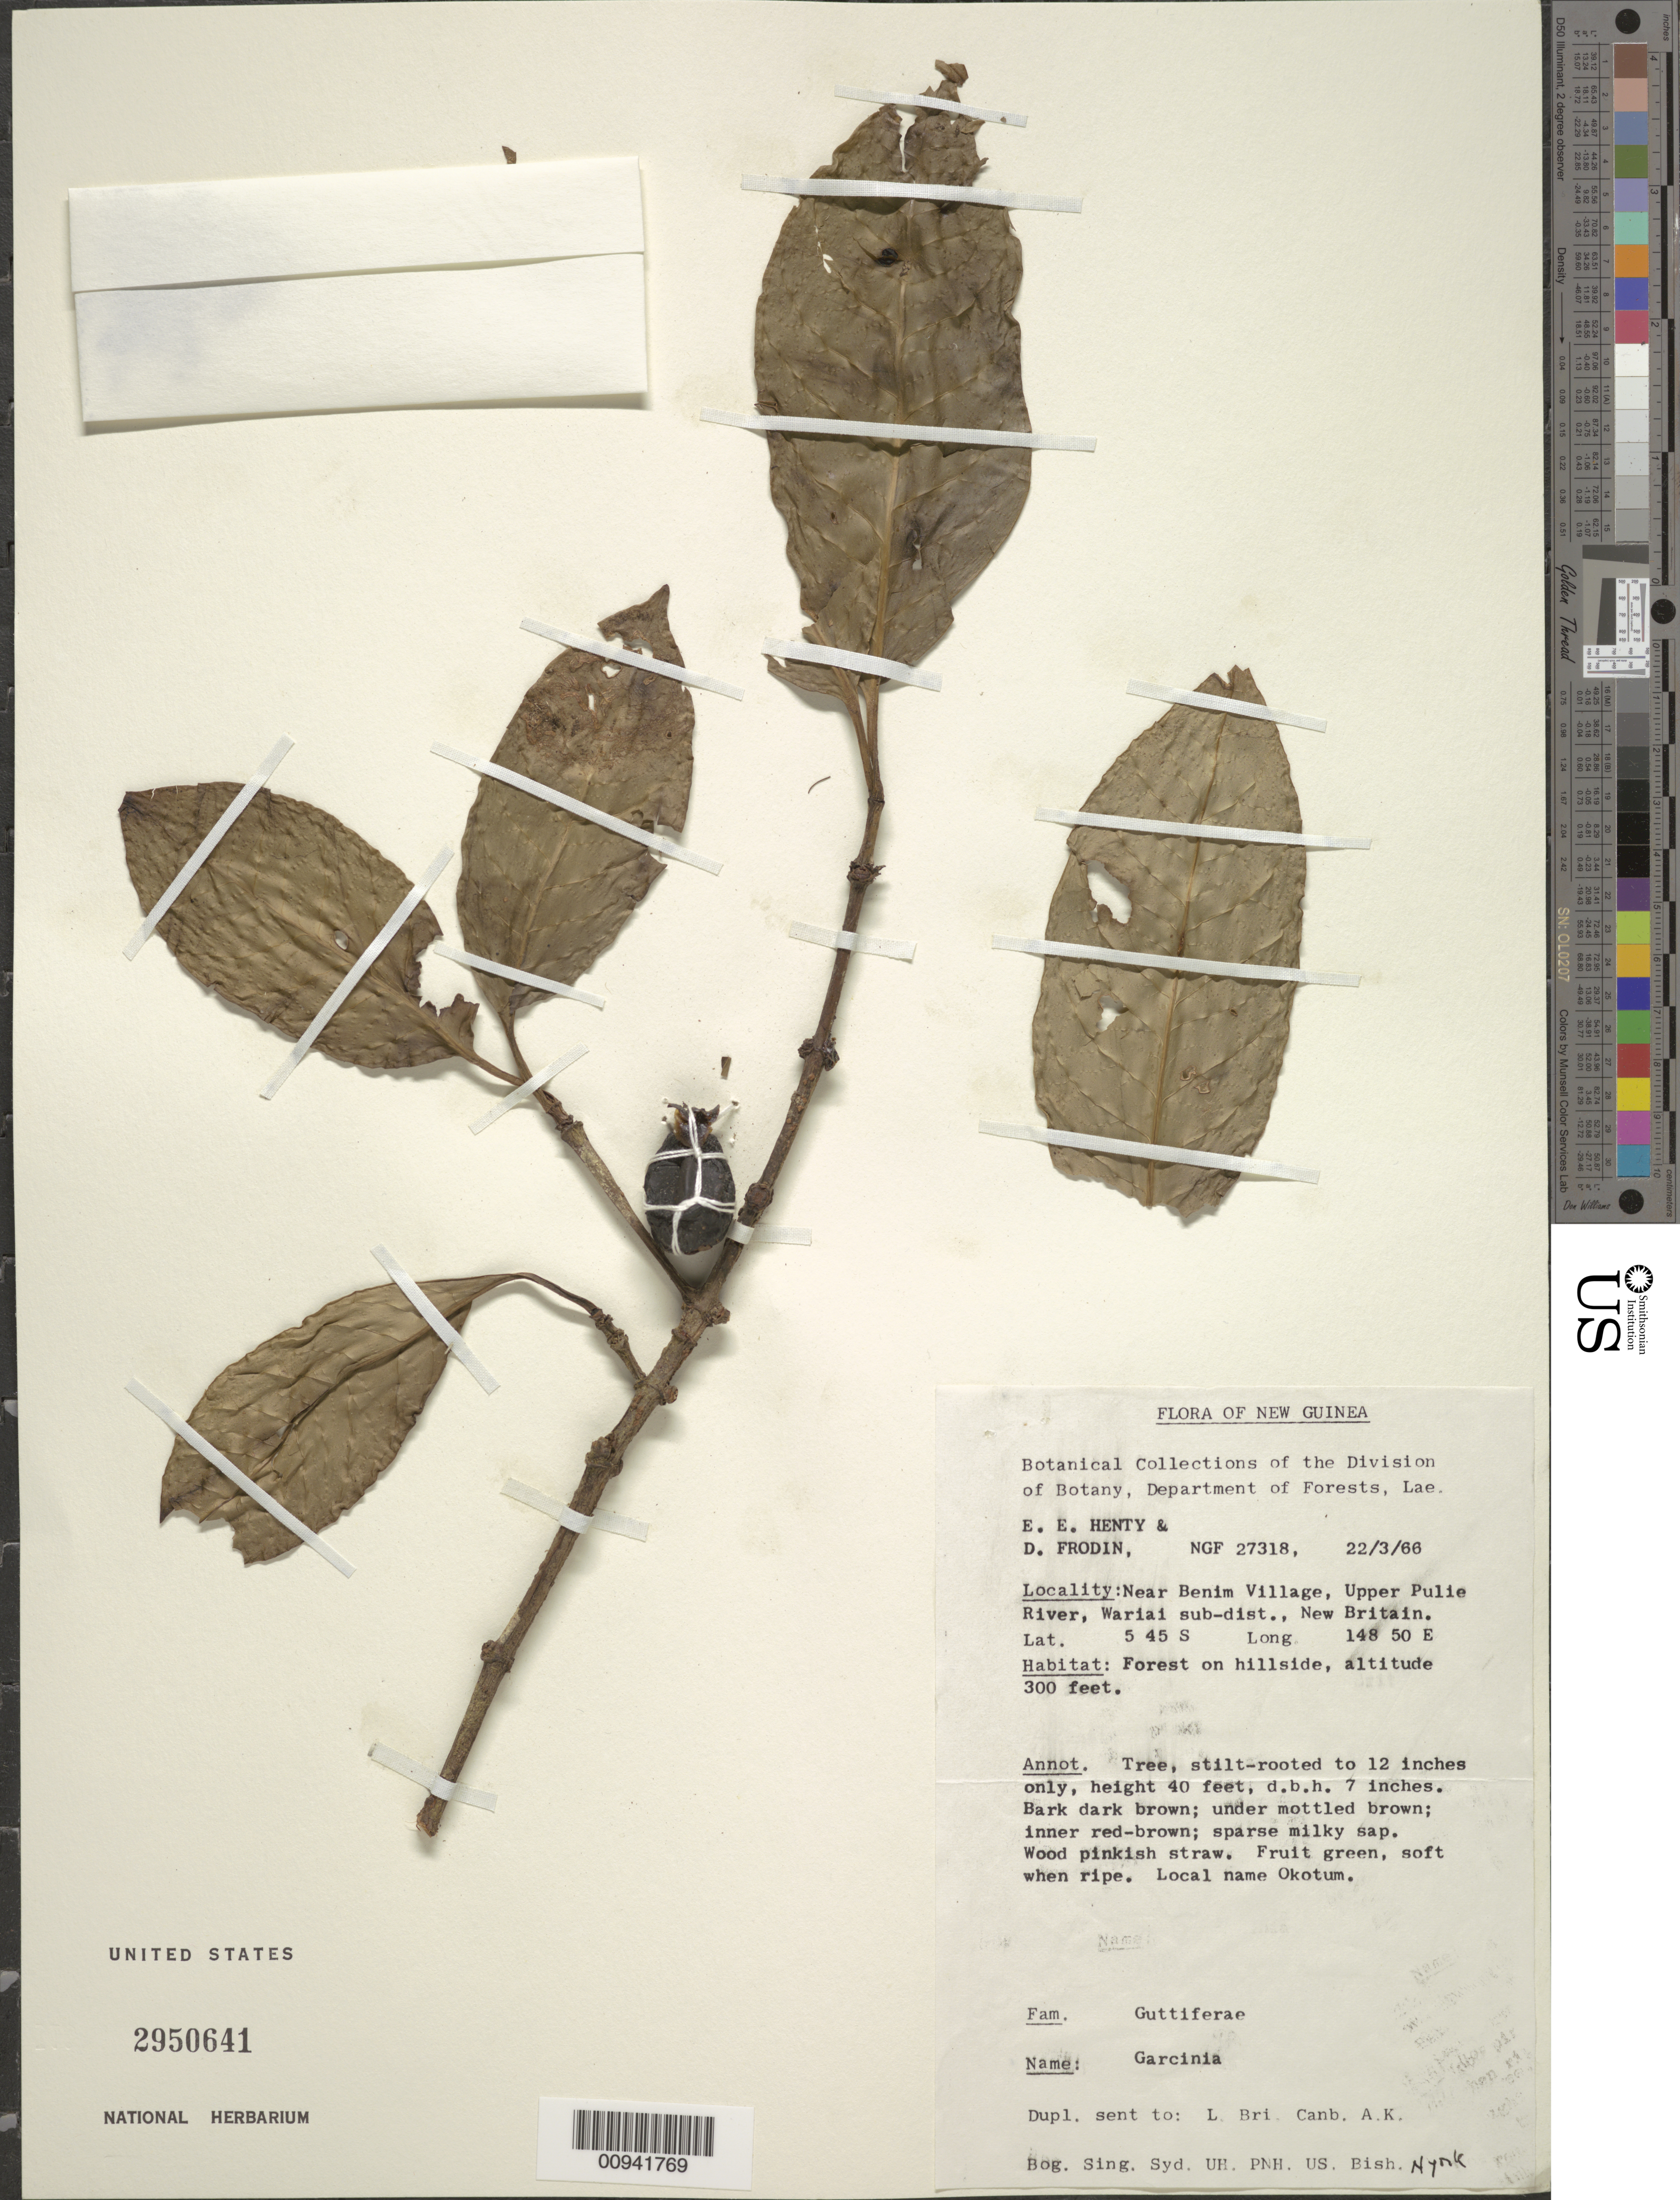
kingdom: Plantae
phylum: Tracheophyta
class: Magnoliopsida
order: Malpighiales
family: Clusiaceae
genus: Garcinia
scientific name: Garcinia sp.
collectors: E. Henty & D. G. Frodin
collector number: NGF 27318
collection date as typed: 22 Mar 1966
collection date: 1966-03-22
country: Papua New Guinea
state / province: New Britain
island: New Guinea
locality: Near Benim Village, Upper Pulie River, Wariai sub-dist., New Britain.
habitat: Forest on hillside.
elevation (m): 91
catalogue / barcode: US 2950641